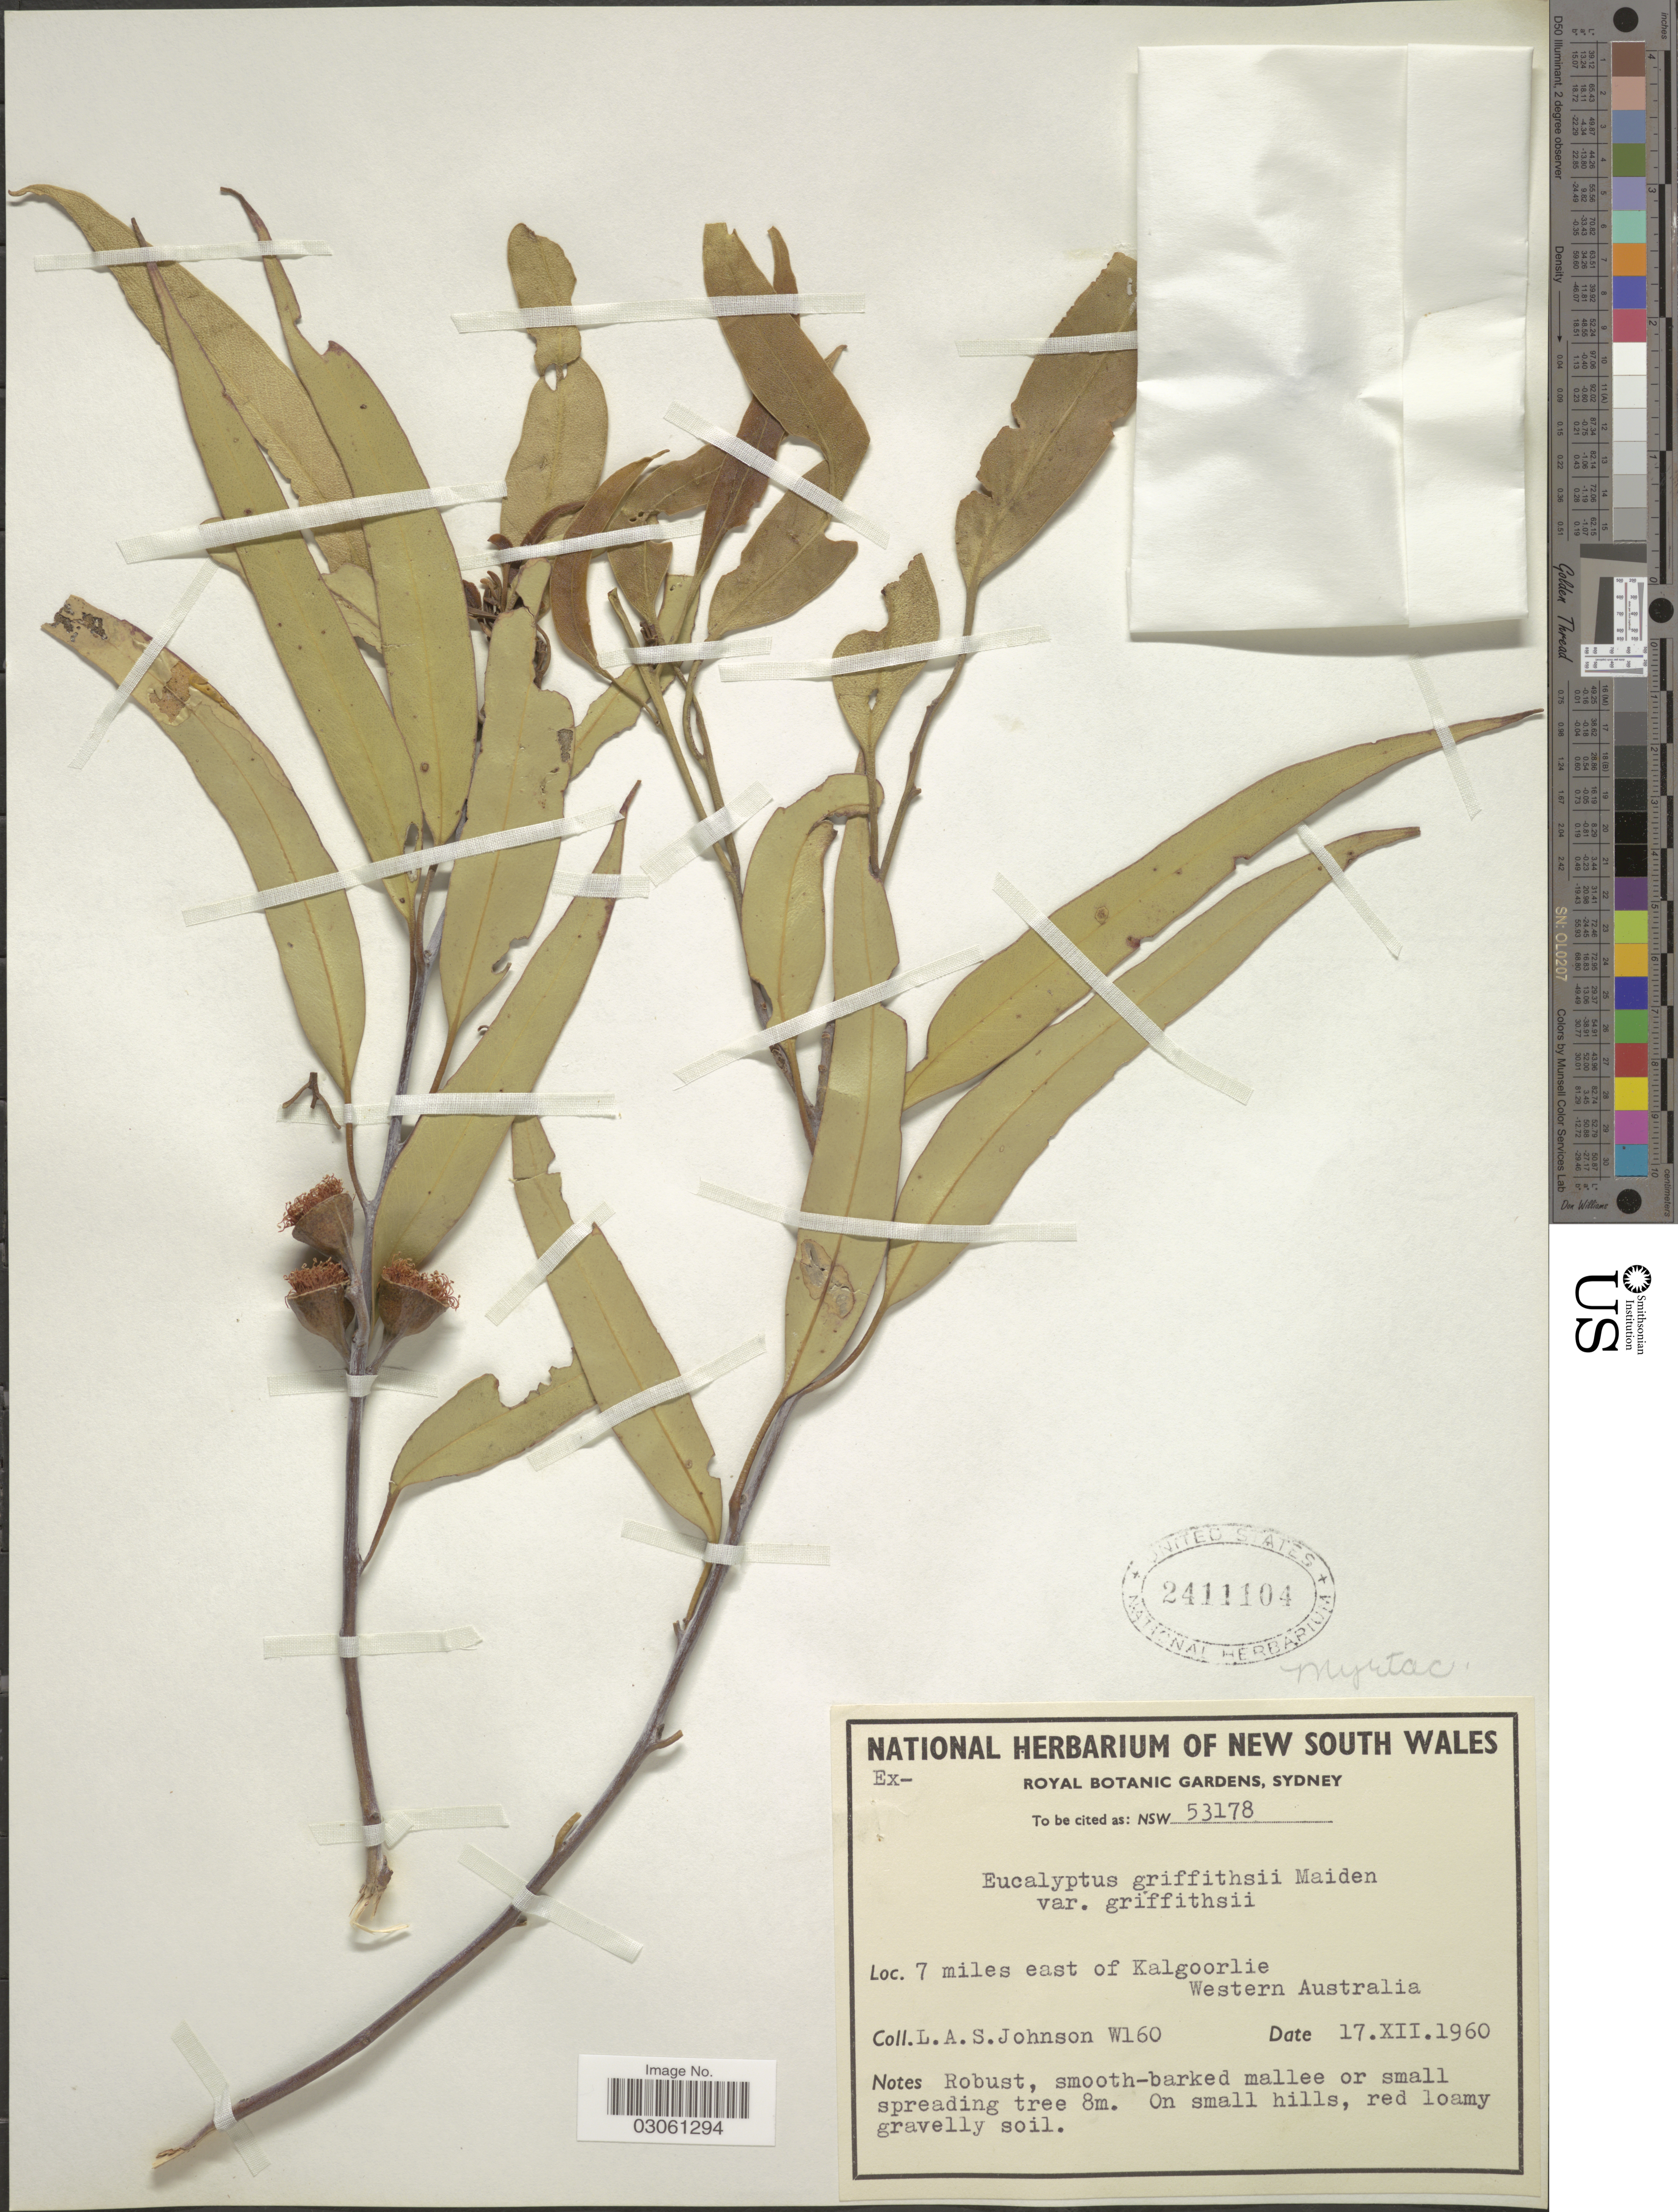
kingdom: Plantae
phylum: Tracheophyta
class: Magnoliopsida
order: Myrtales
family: Myrtaceae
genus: Eucalyptus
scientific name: Eucalyptus griffithsii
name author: Maiden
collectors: L. A. S. Johnson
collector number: W160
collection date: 1960-12-17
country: Australia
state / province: Western Australia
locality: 7 miles east of Kalgoorlie.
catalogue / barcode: US 2411104